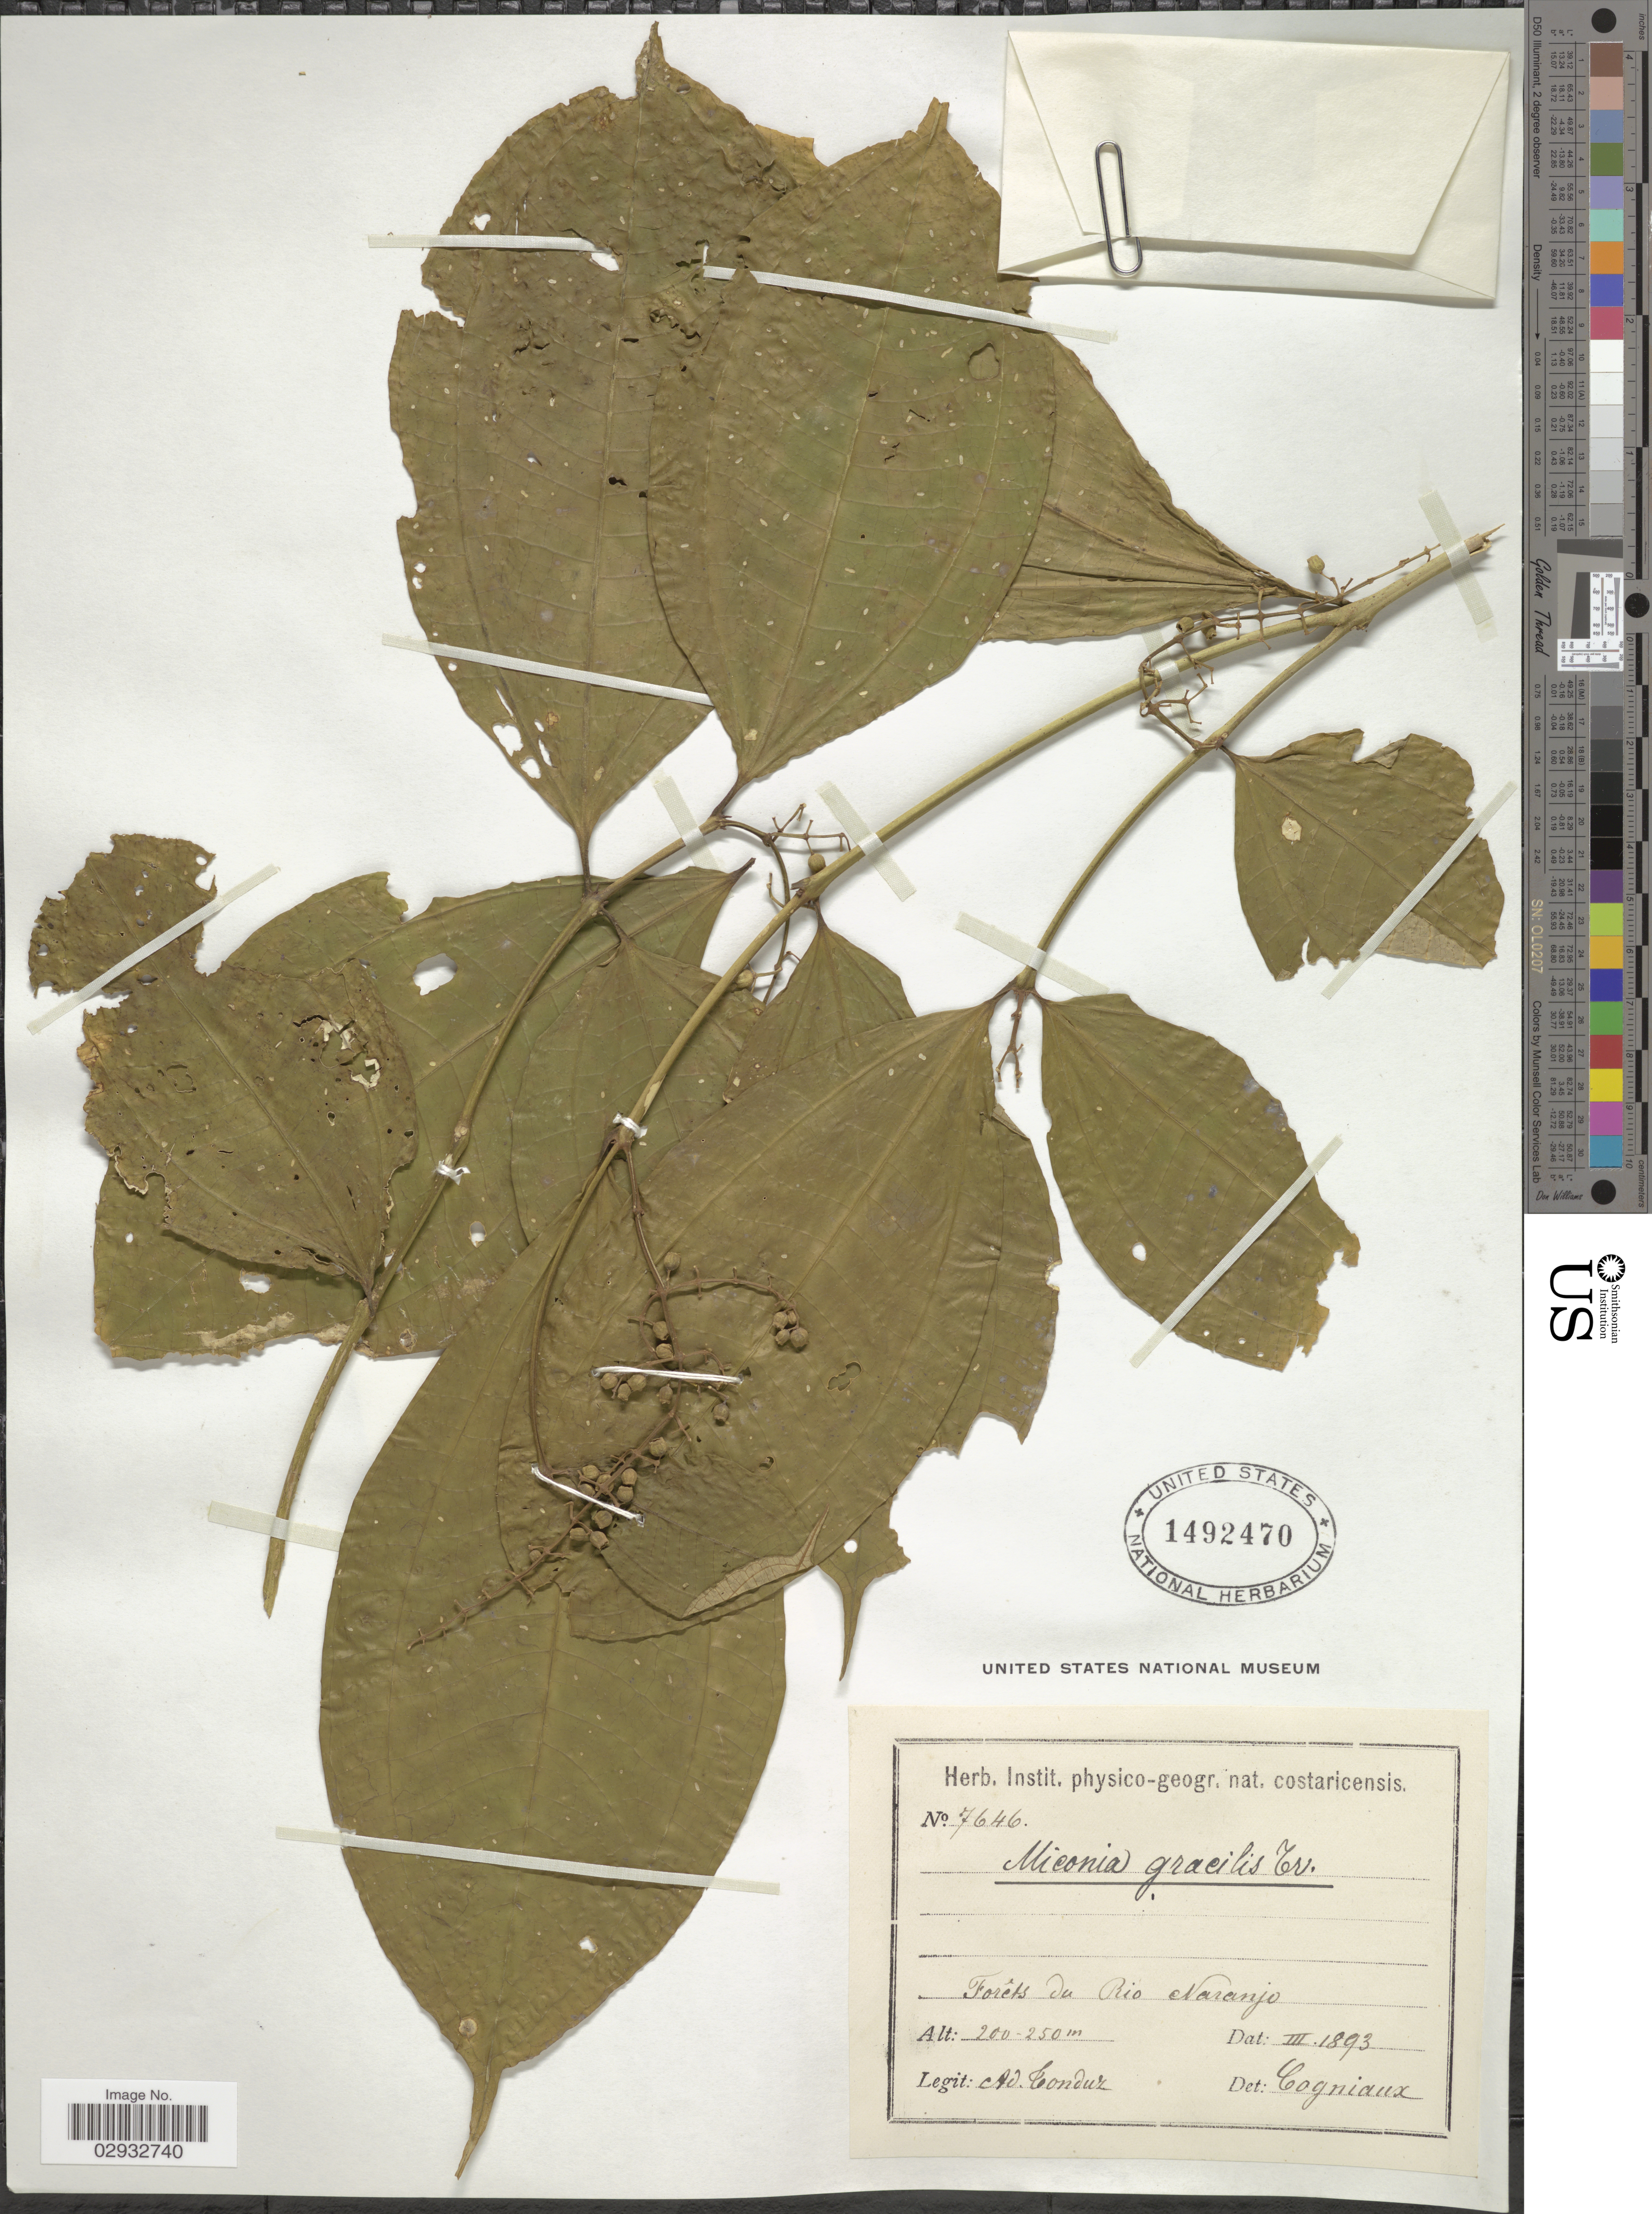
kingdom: Plantae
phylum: Tracheophyta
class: Magnoliopsida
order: Myrtales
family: Melastomataceae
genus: Miconia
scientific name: Miconia gracilis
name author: Triana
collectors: A. Tonduz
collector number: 7646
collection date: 1893-03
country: Costa Rica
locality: Forêts du Rio Naranjo.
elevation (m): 200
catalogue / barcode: US 1492470